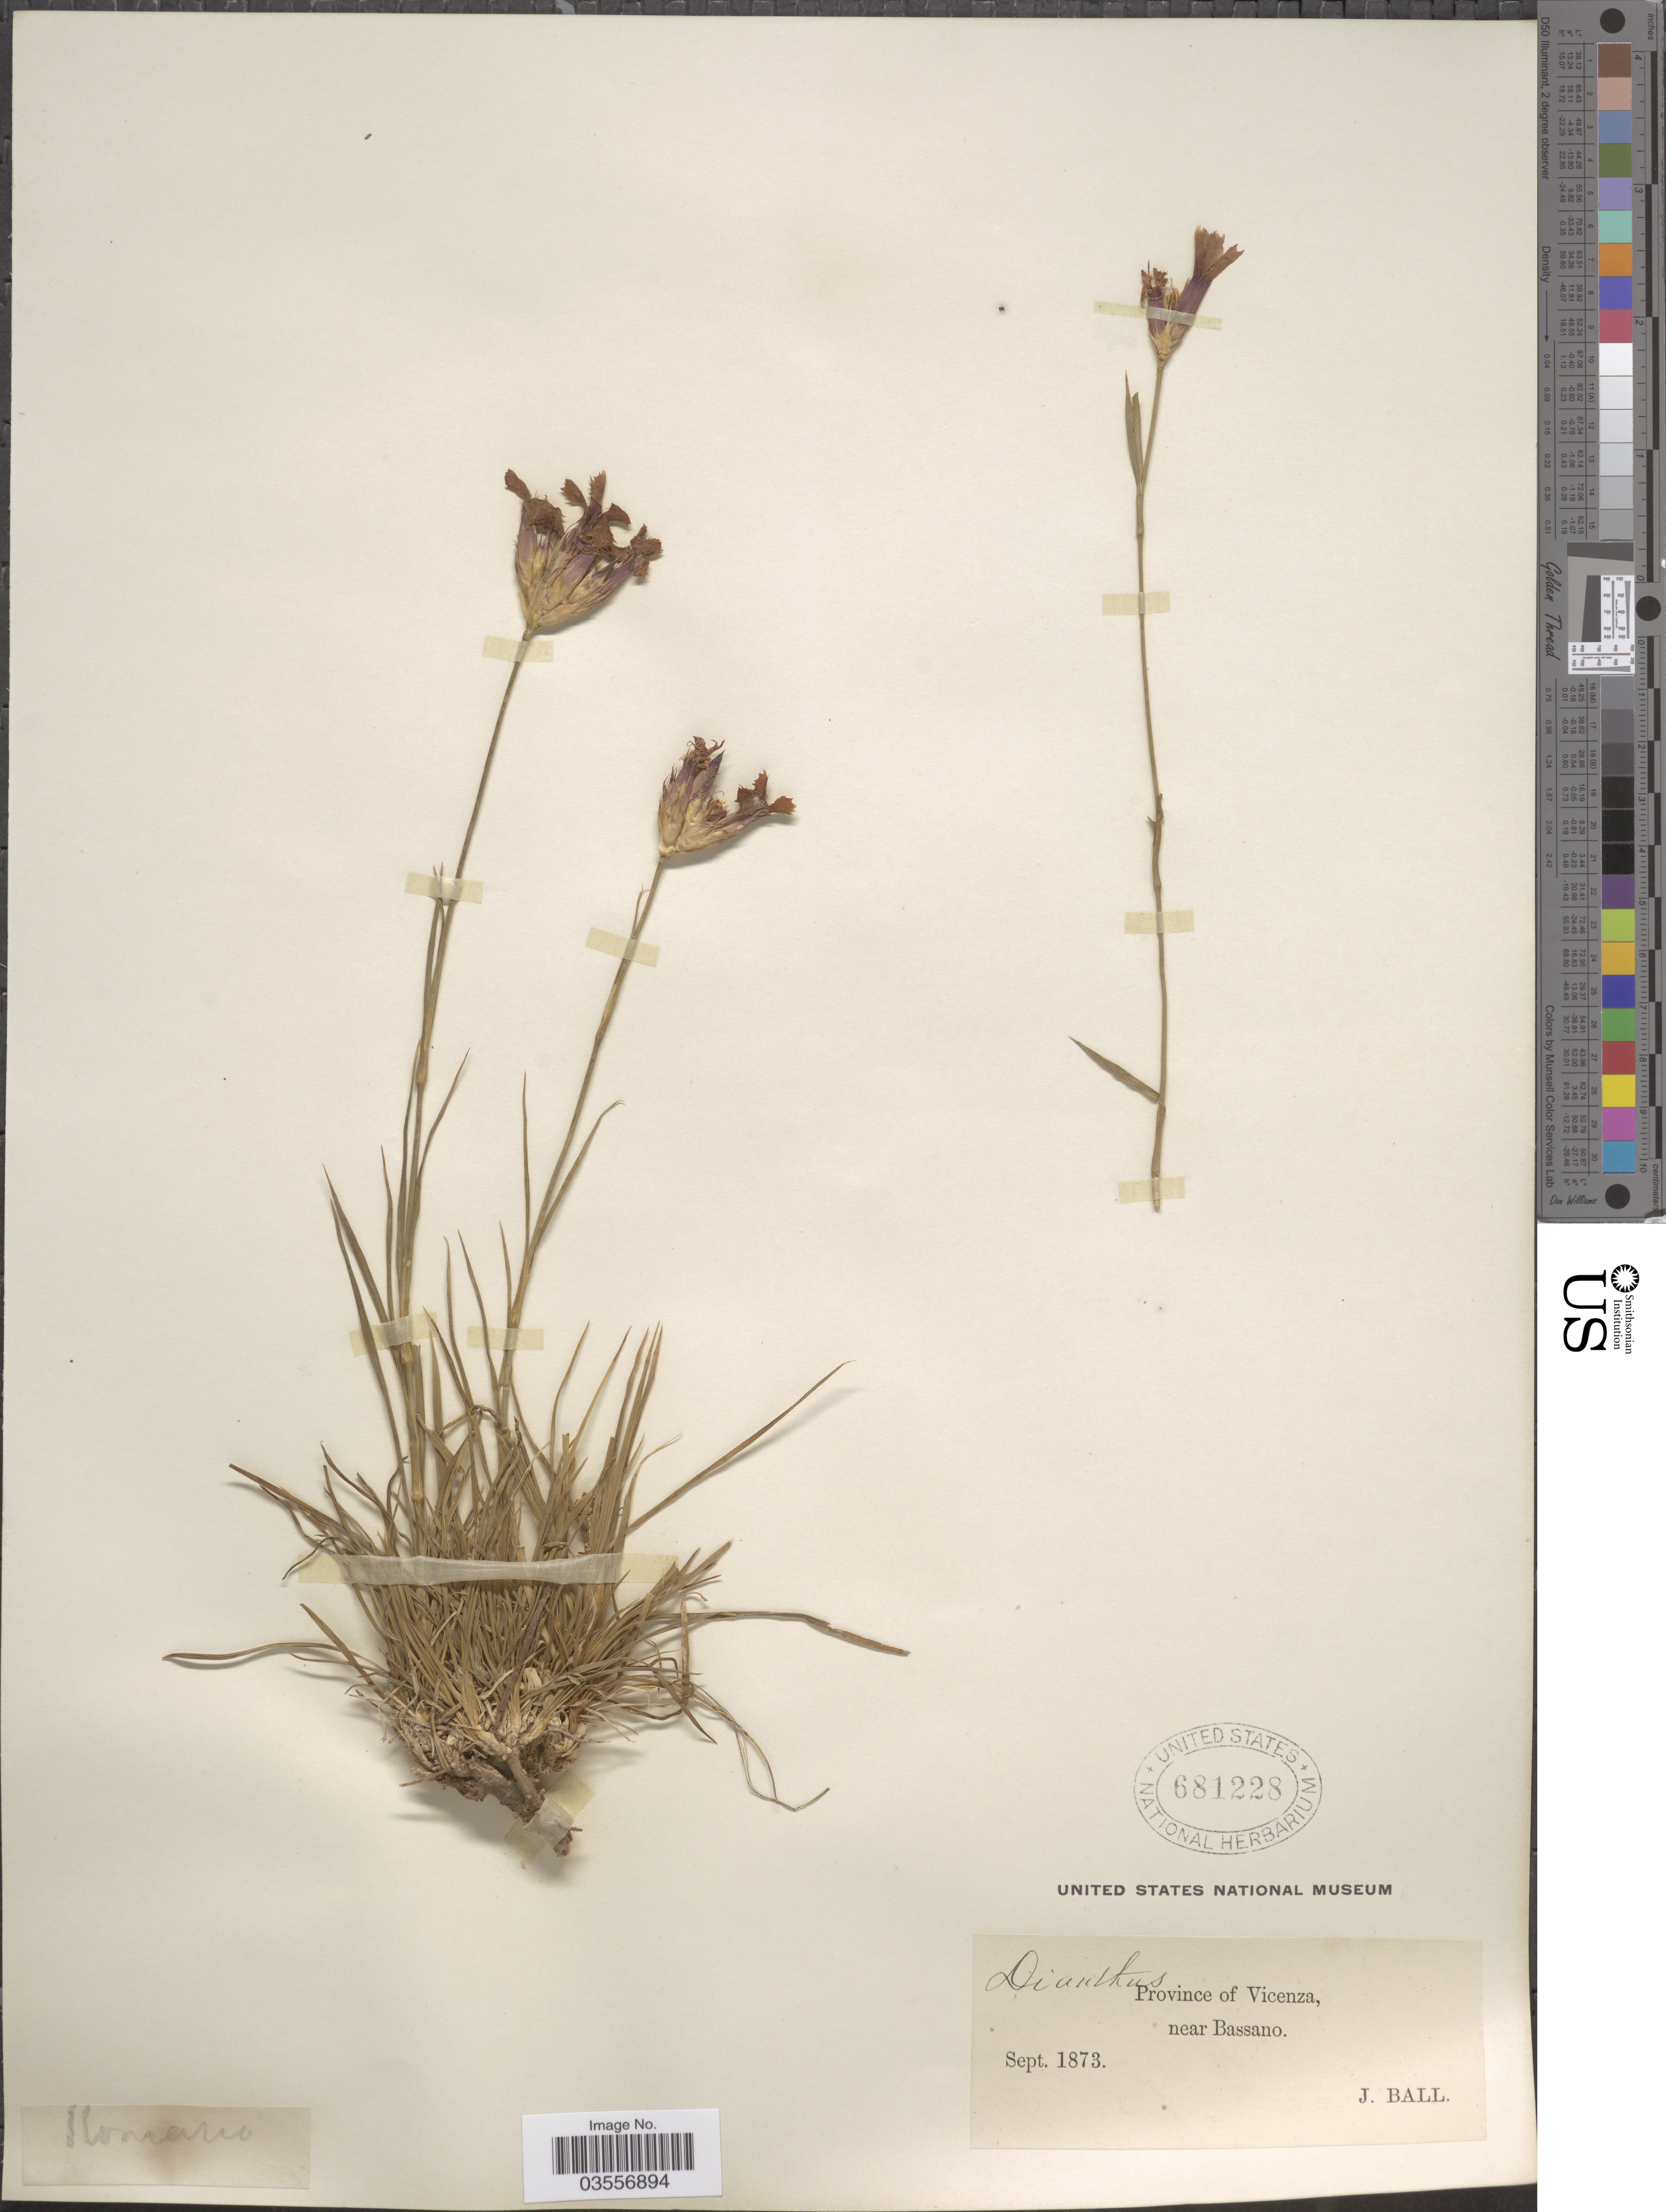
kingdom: Plantae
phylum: Tracheophyta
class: Magnoliopsida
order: Caryophyllales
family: Caryophyllaceae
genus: Dianthus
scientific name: Dianthus sp.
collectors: J. Ball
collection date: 1873-09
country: Italy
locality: Province of Vicenza, near Bassano.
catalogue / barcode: US 681228